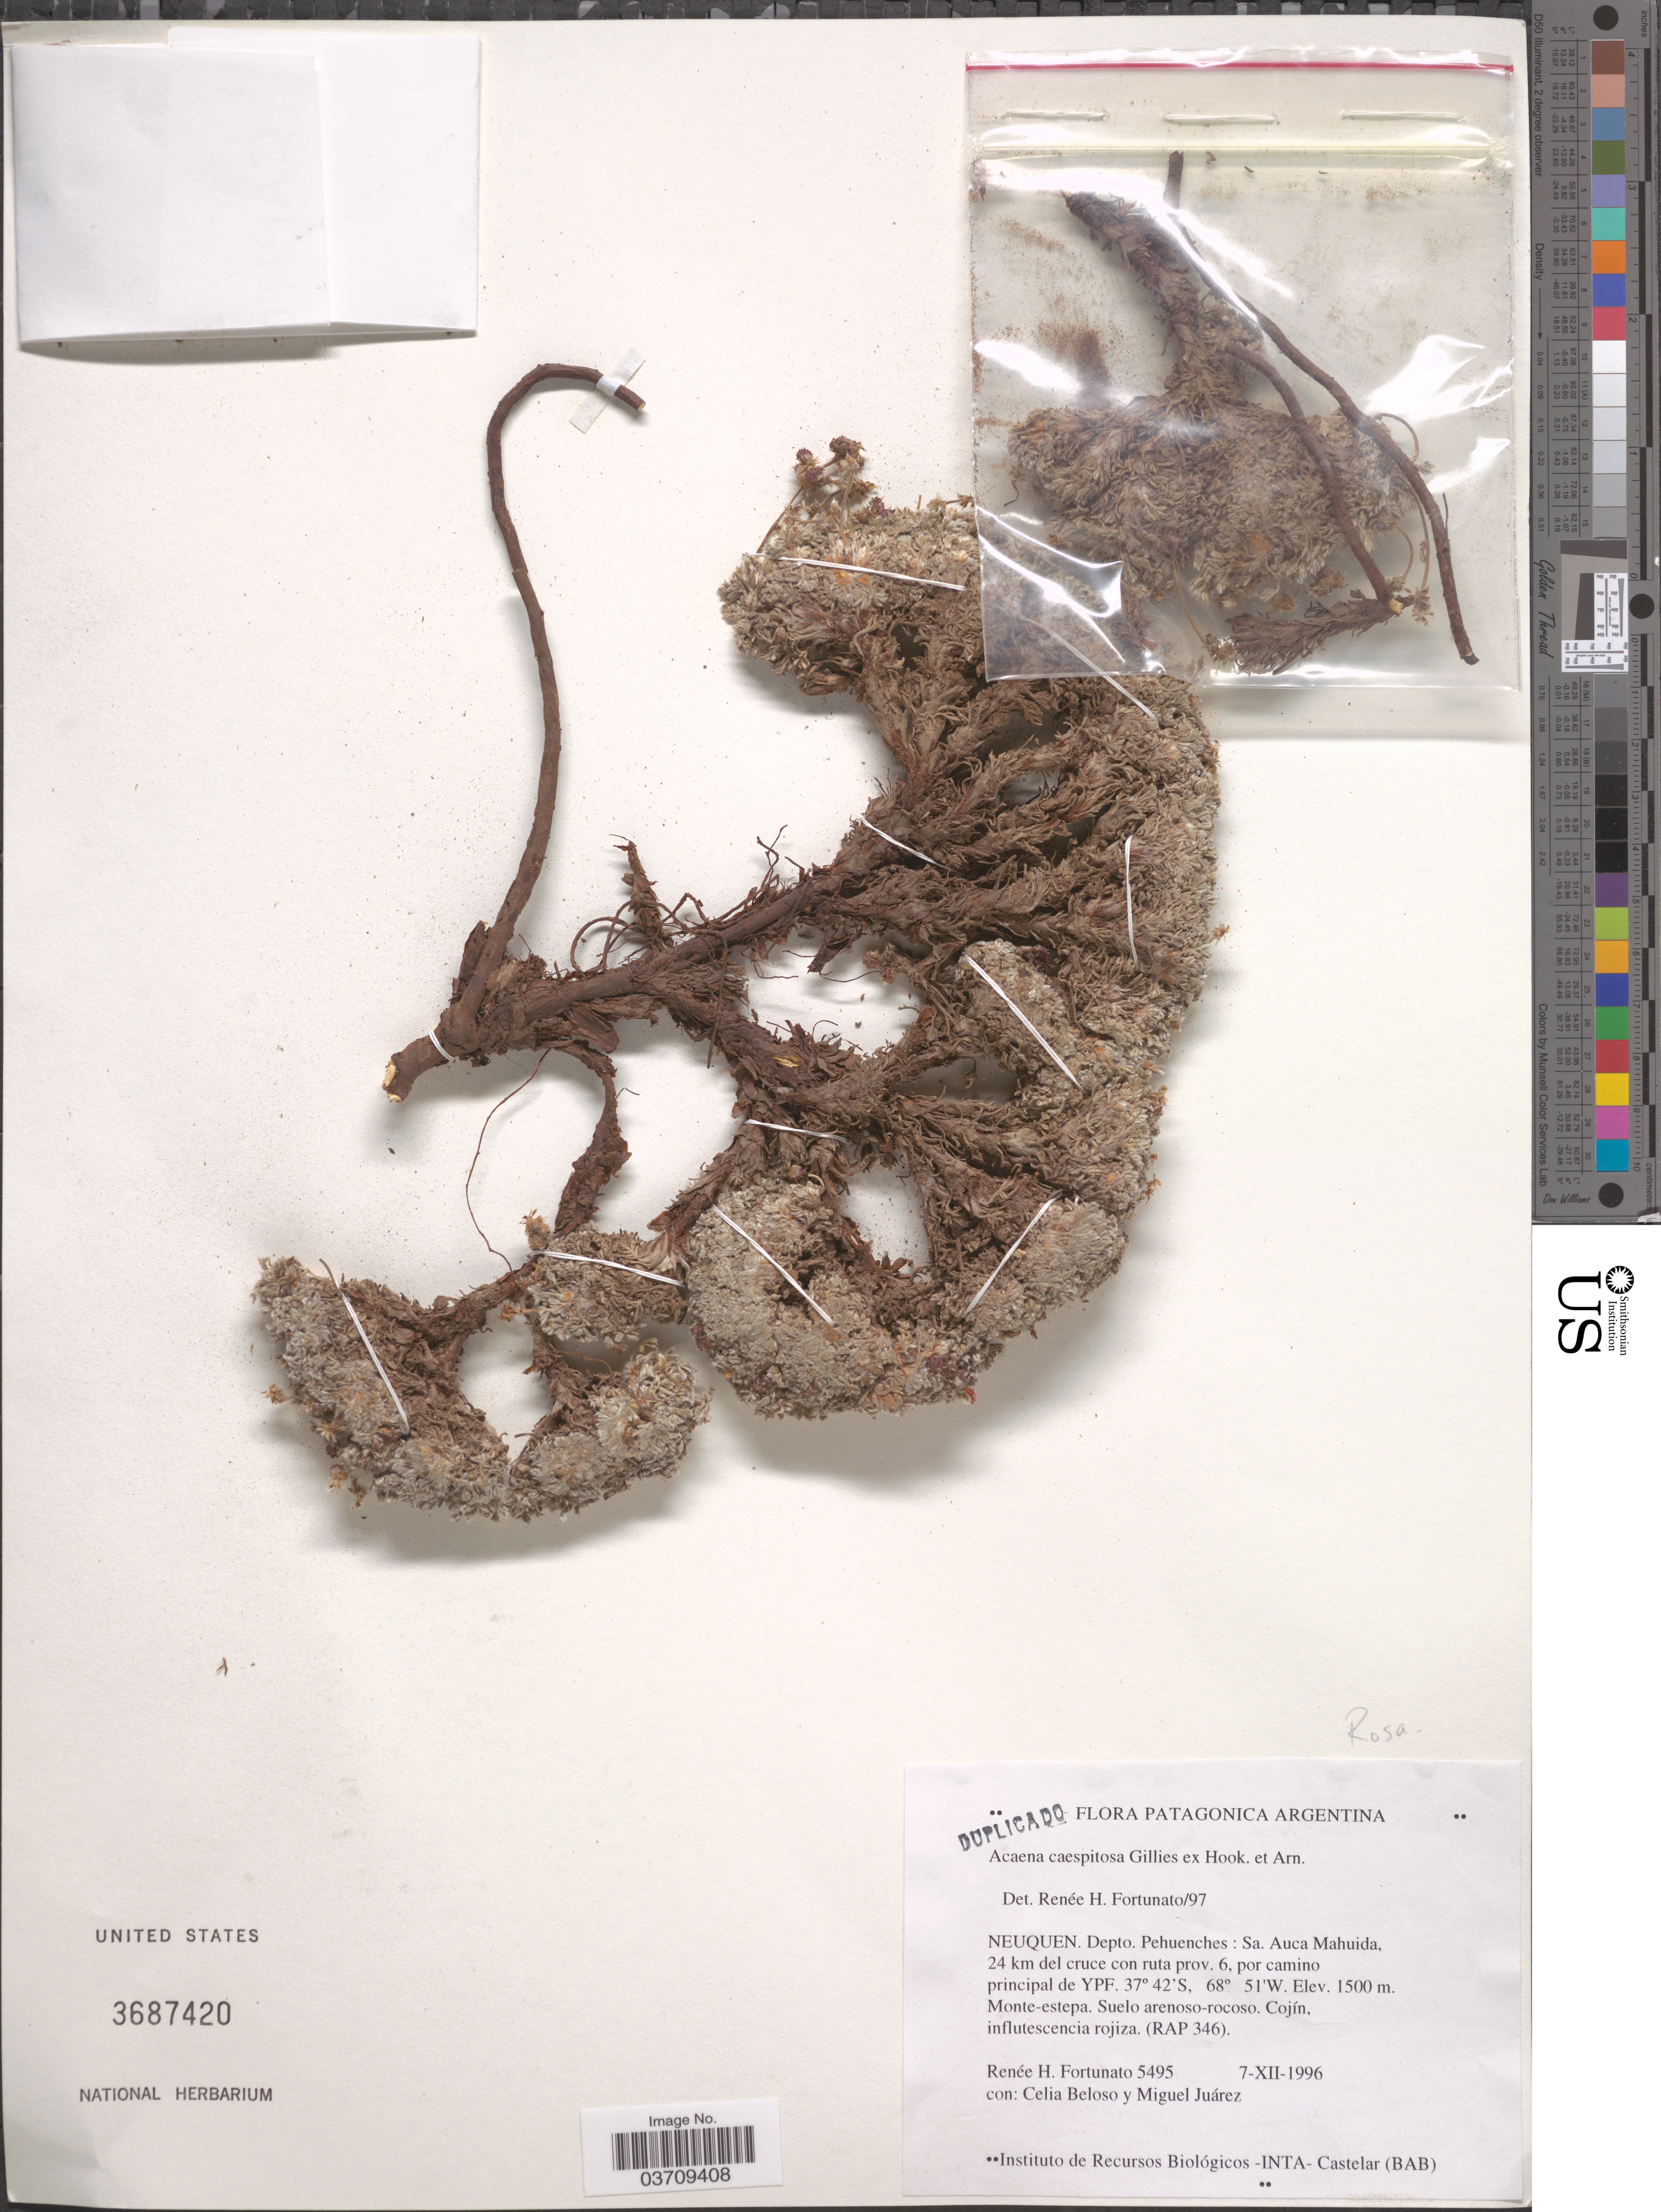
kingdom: Plantae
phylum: Tracheophyta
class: Magnoliopsida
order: Rosales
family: Rosaceae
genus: Acaena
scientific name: Acaena caespitosa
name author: Gillies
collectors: R. H. Fortunato, C. Beloso & M. Juárez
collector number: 5495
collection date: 1996-12-07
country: Argentina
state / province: Neuquen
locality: Depto. Pehuenches: Sa. Auca Mahuida, 24 km del cruce con ruta prov. 3, por camino principal de YPF.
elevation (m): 1500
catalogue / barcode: US 3687420